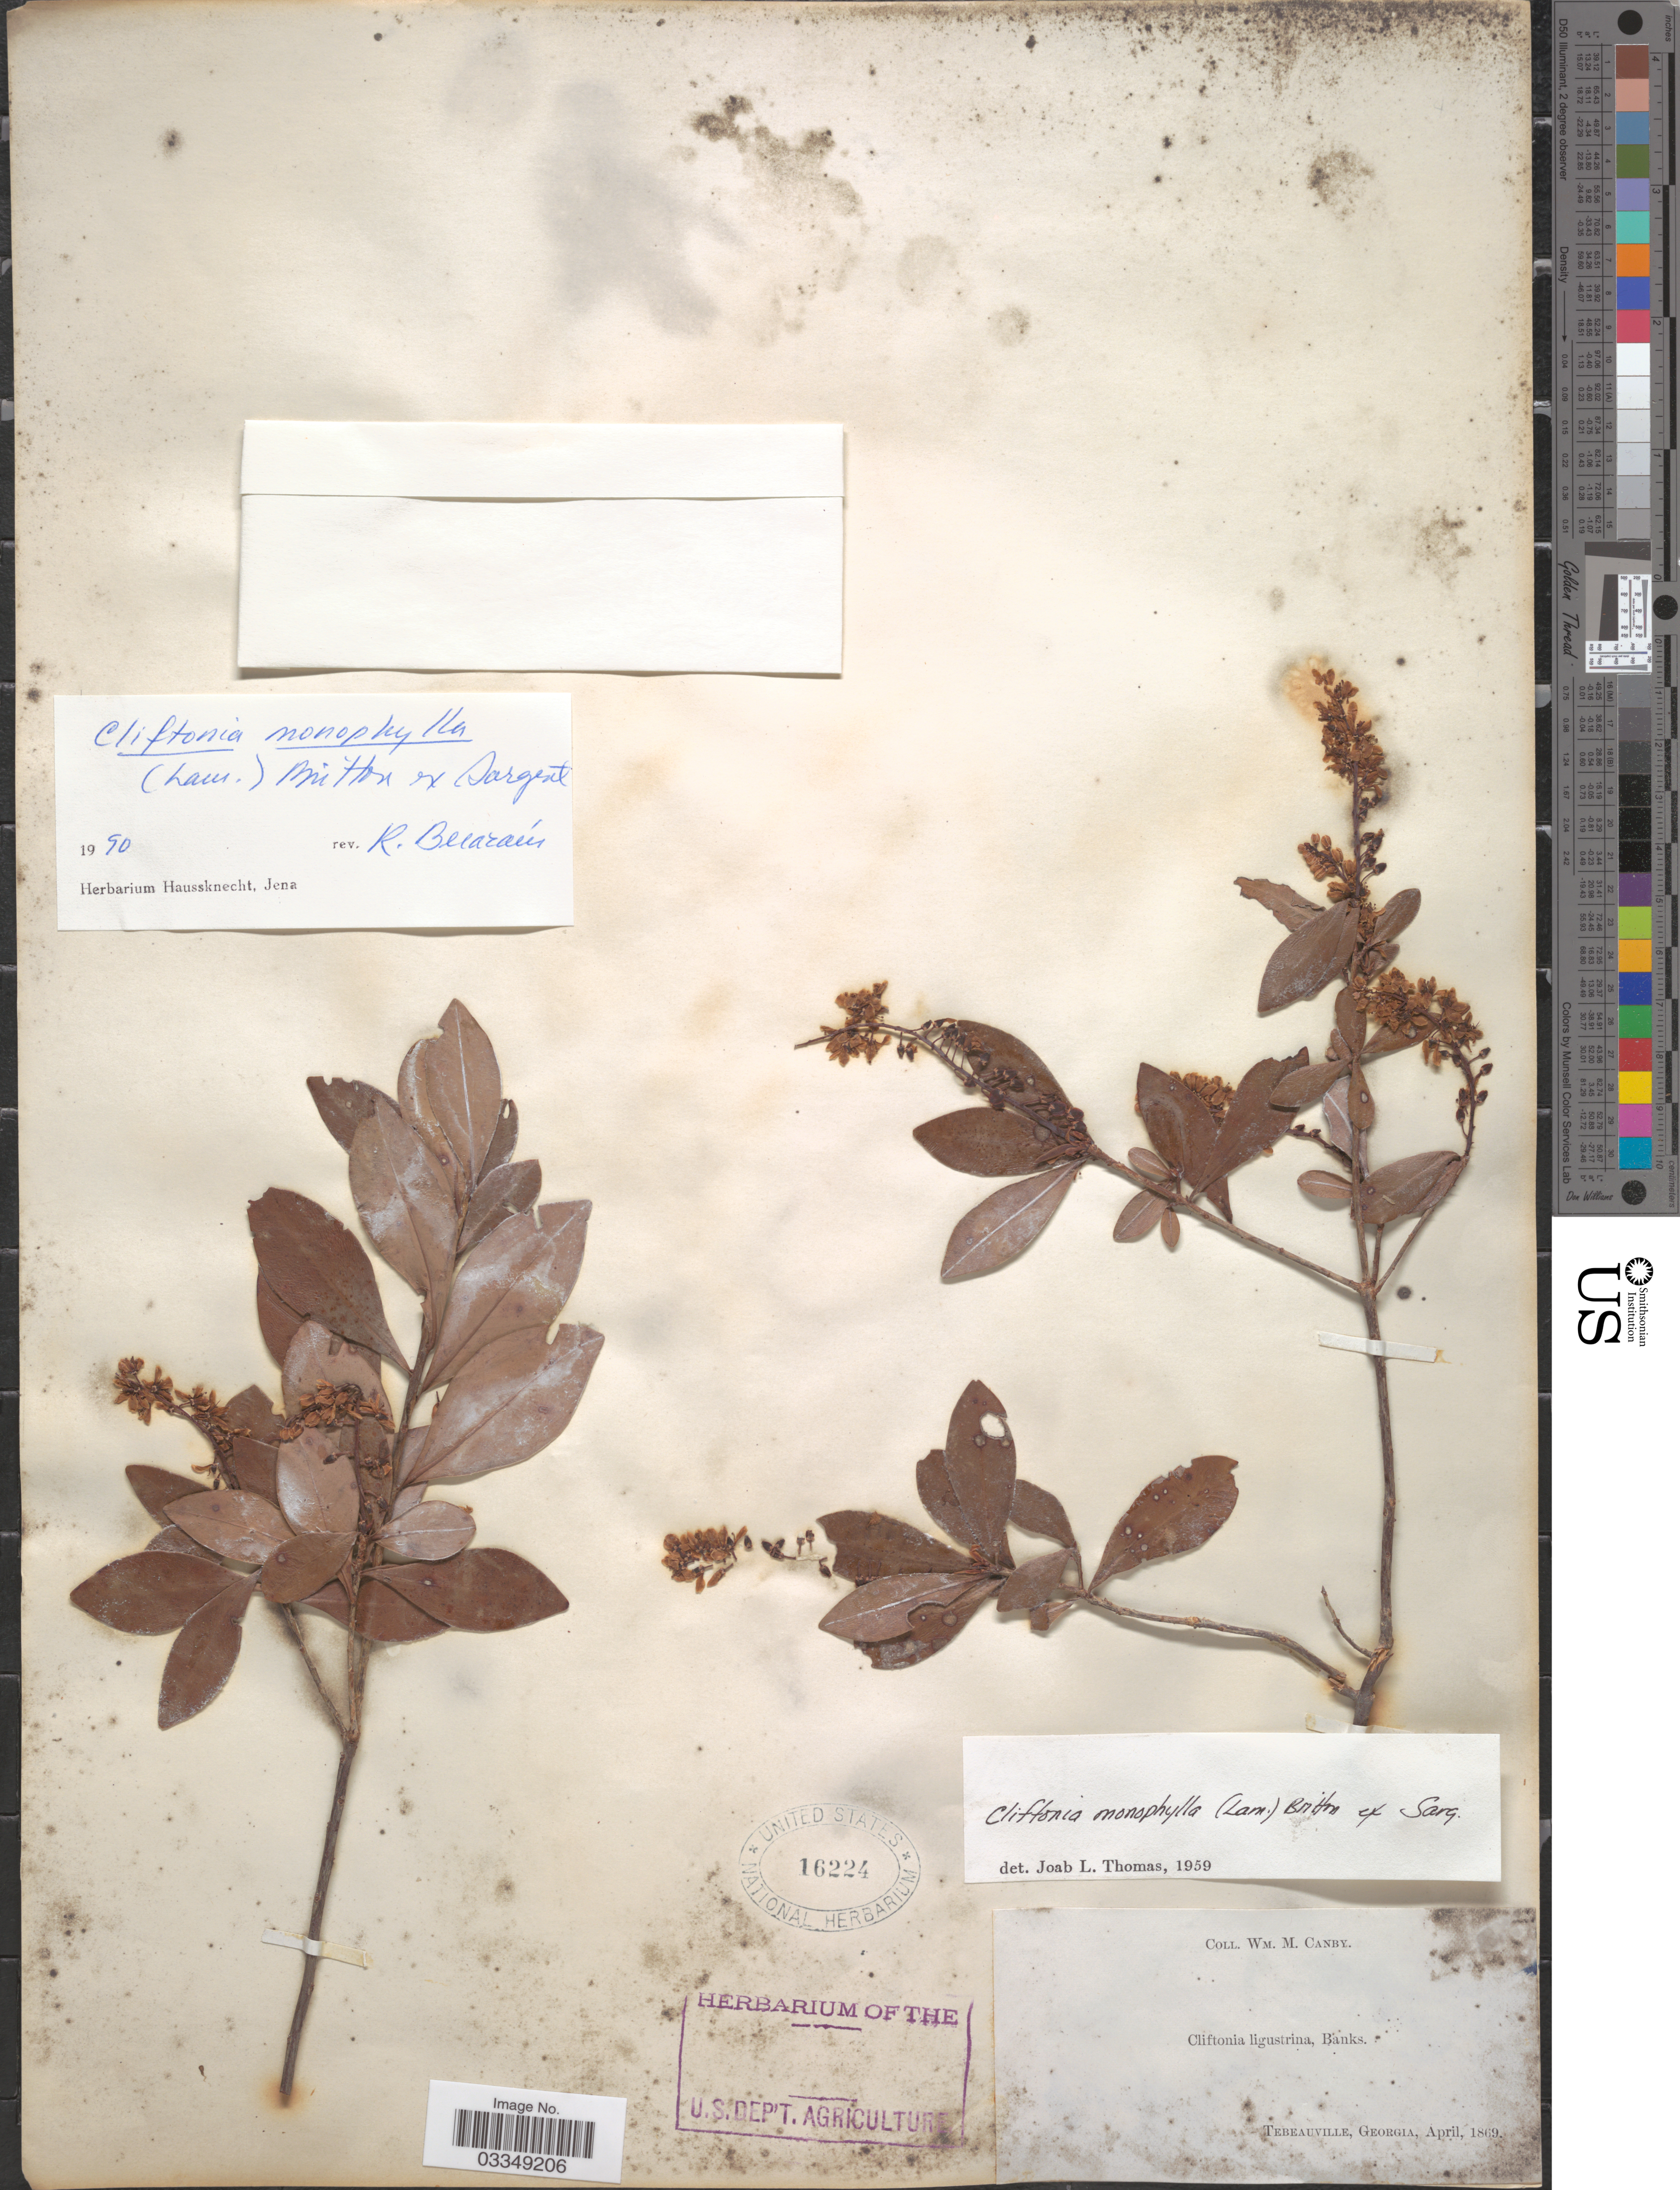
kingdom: Plantae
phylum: Tracheophyta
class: Magnoliopsida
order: Ericales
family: Cyrillaceae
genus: Cliftonia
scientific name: Cliftonia monophylla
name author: (Lam.) Britton ex Sarg.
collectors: W. M. Canby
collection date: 1869-04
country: United States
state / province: Georgia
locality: Tebeauville.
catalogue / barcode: US 16224